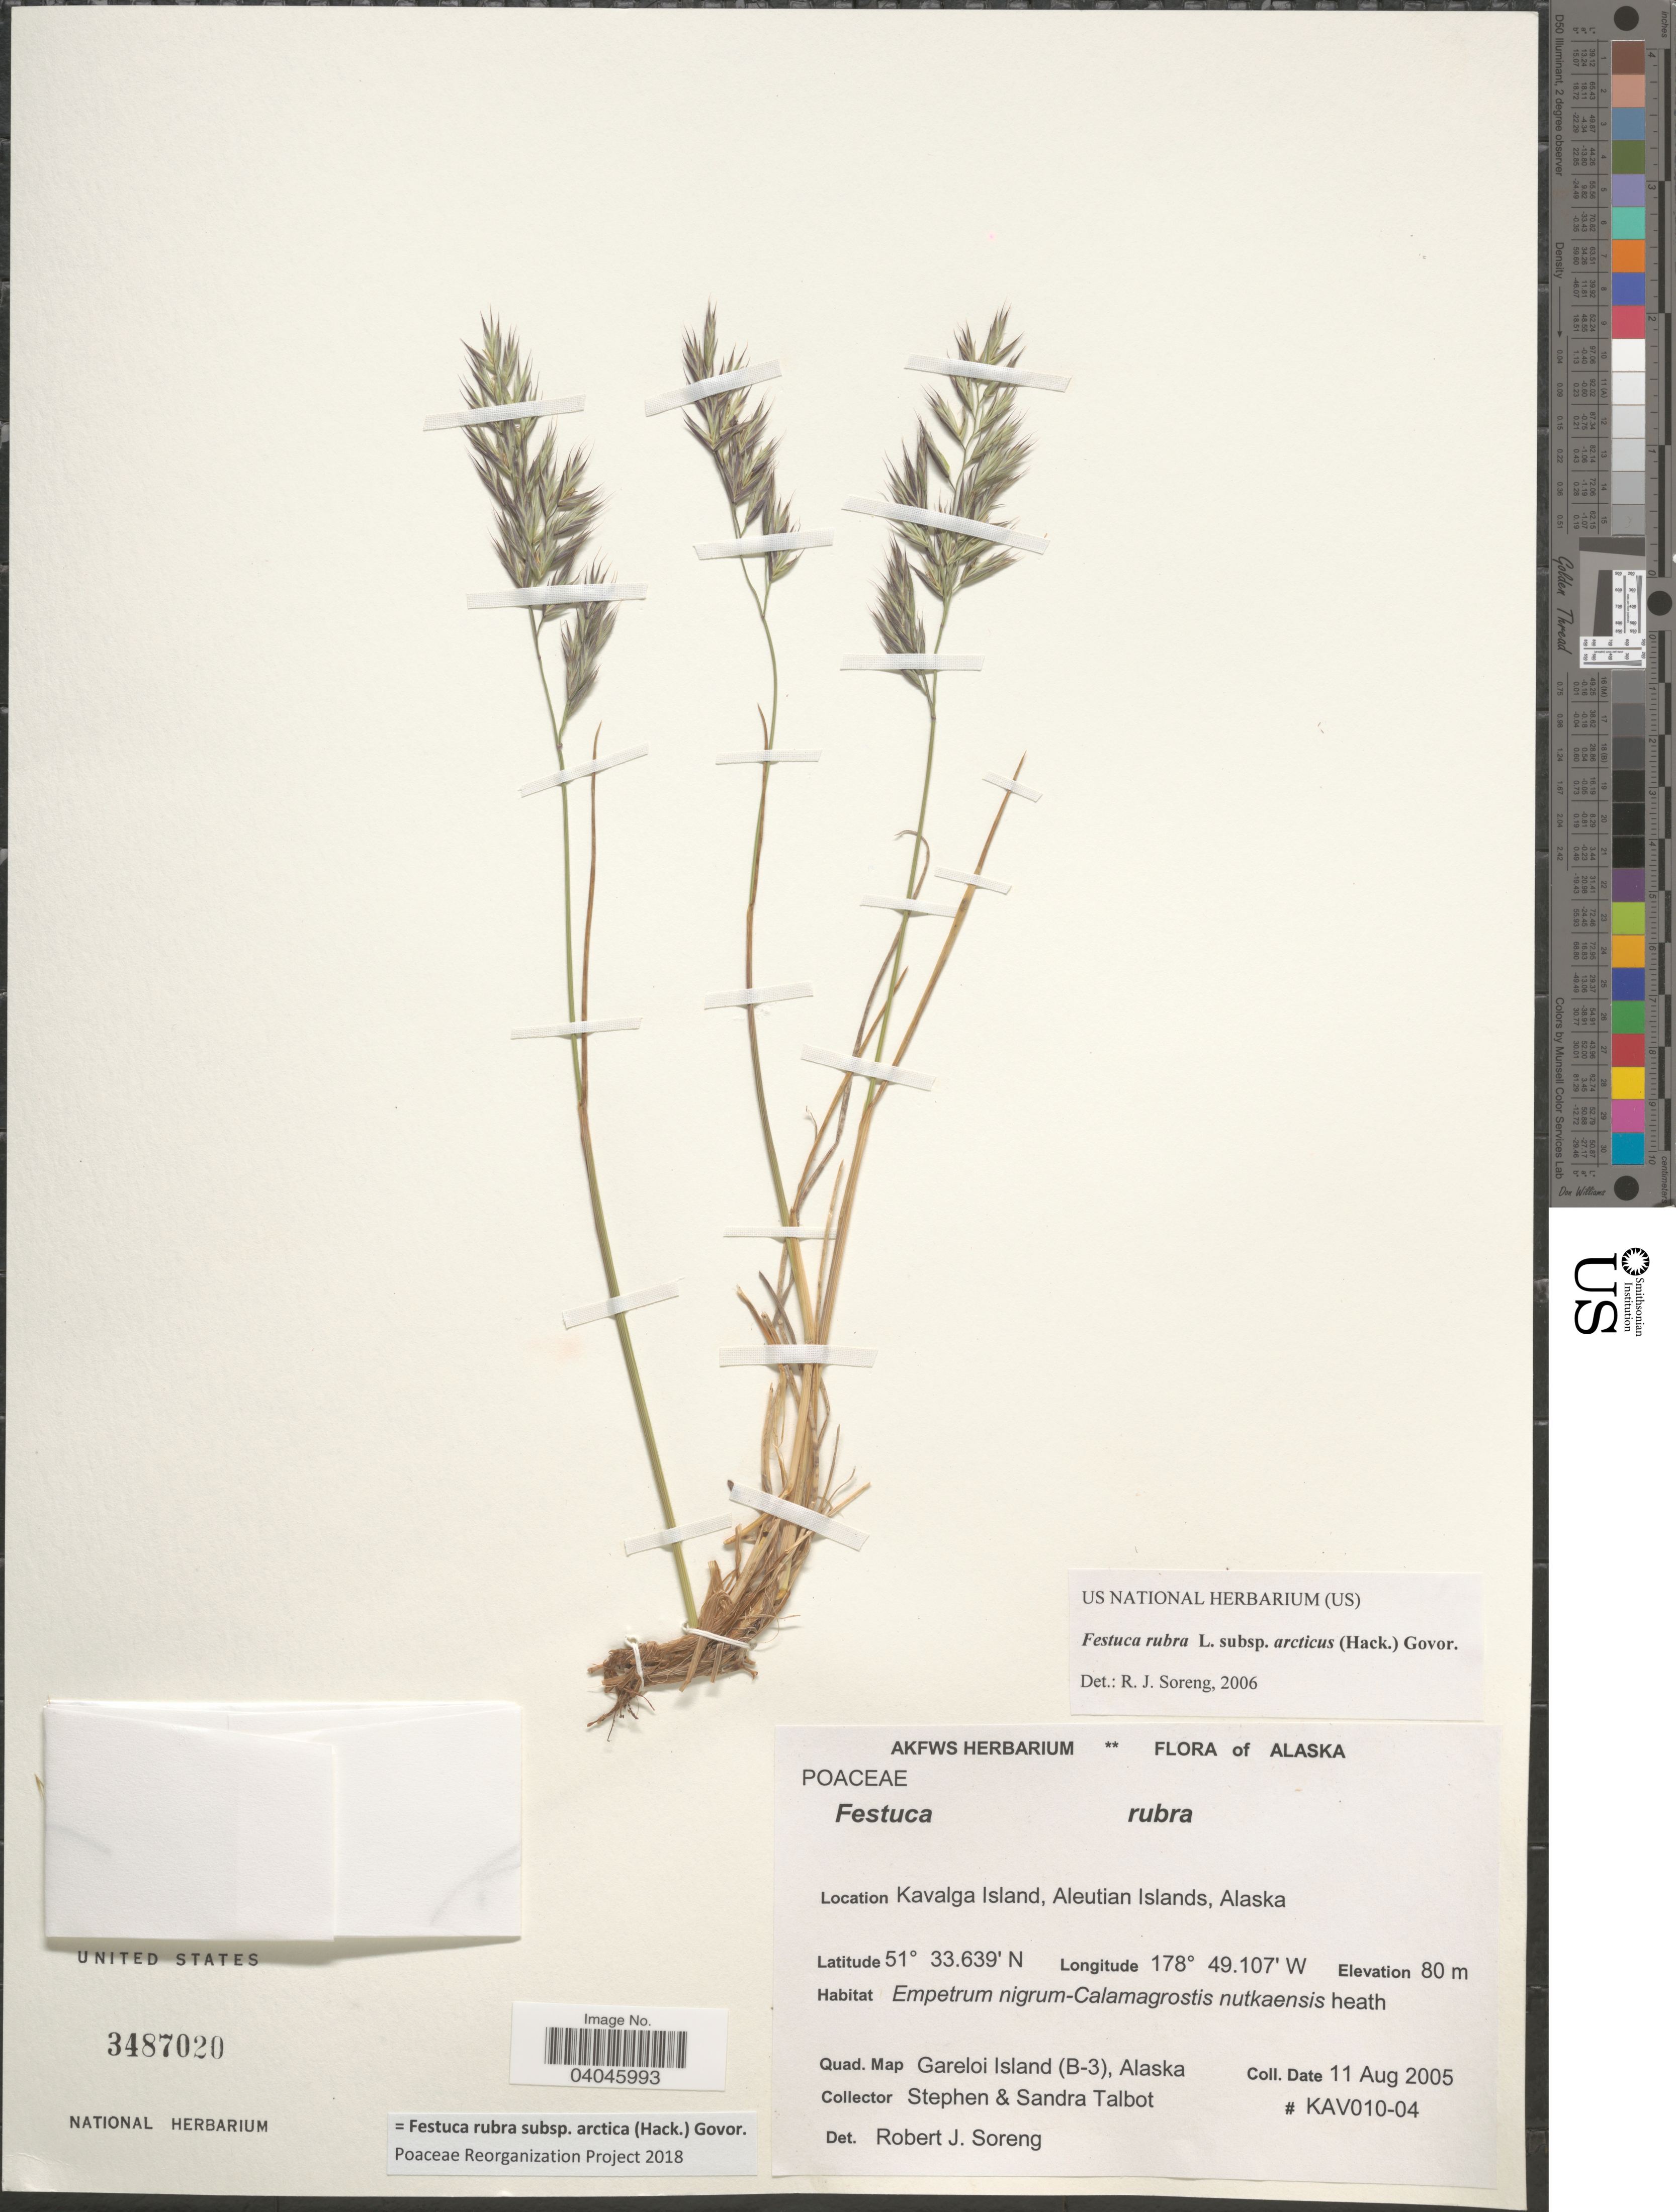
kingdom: Plantae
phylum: Tracheophyta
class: Liliopsida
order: Poales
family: Poaceae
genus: Festuca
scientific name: Festuca rubra subsp. arctica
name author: (Hack.) Govor.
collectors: S. S. Talbot & S. Talbot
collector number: KAV010-04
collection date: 2005-08-11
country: United States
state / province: Alaska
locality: Kavalga Island, Aleutian Islands. Quad. Map Gareloi Island (B-3).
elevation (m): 80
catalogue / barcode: US 3487020